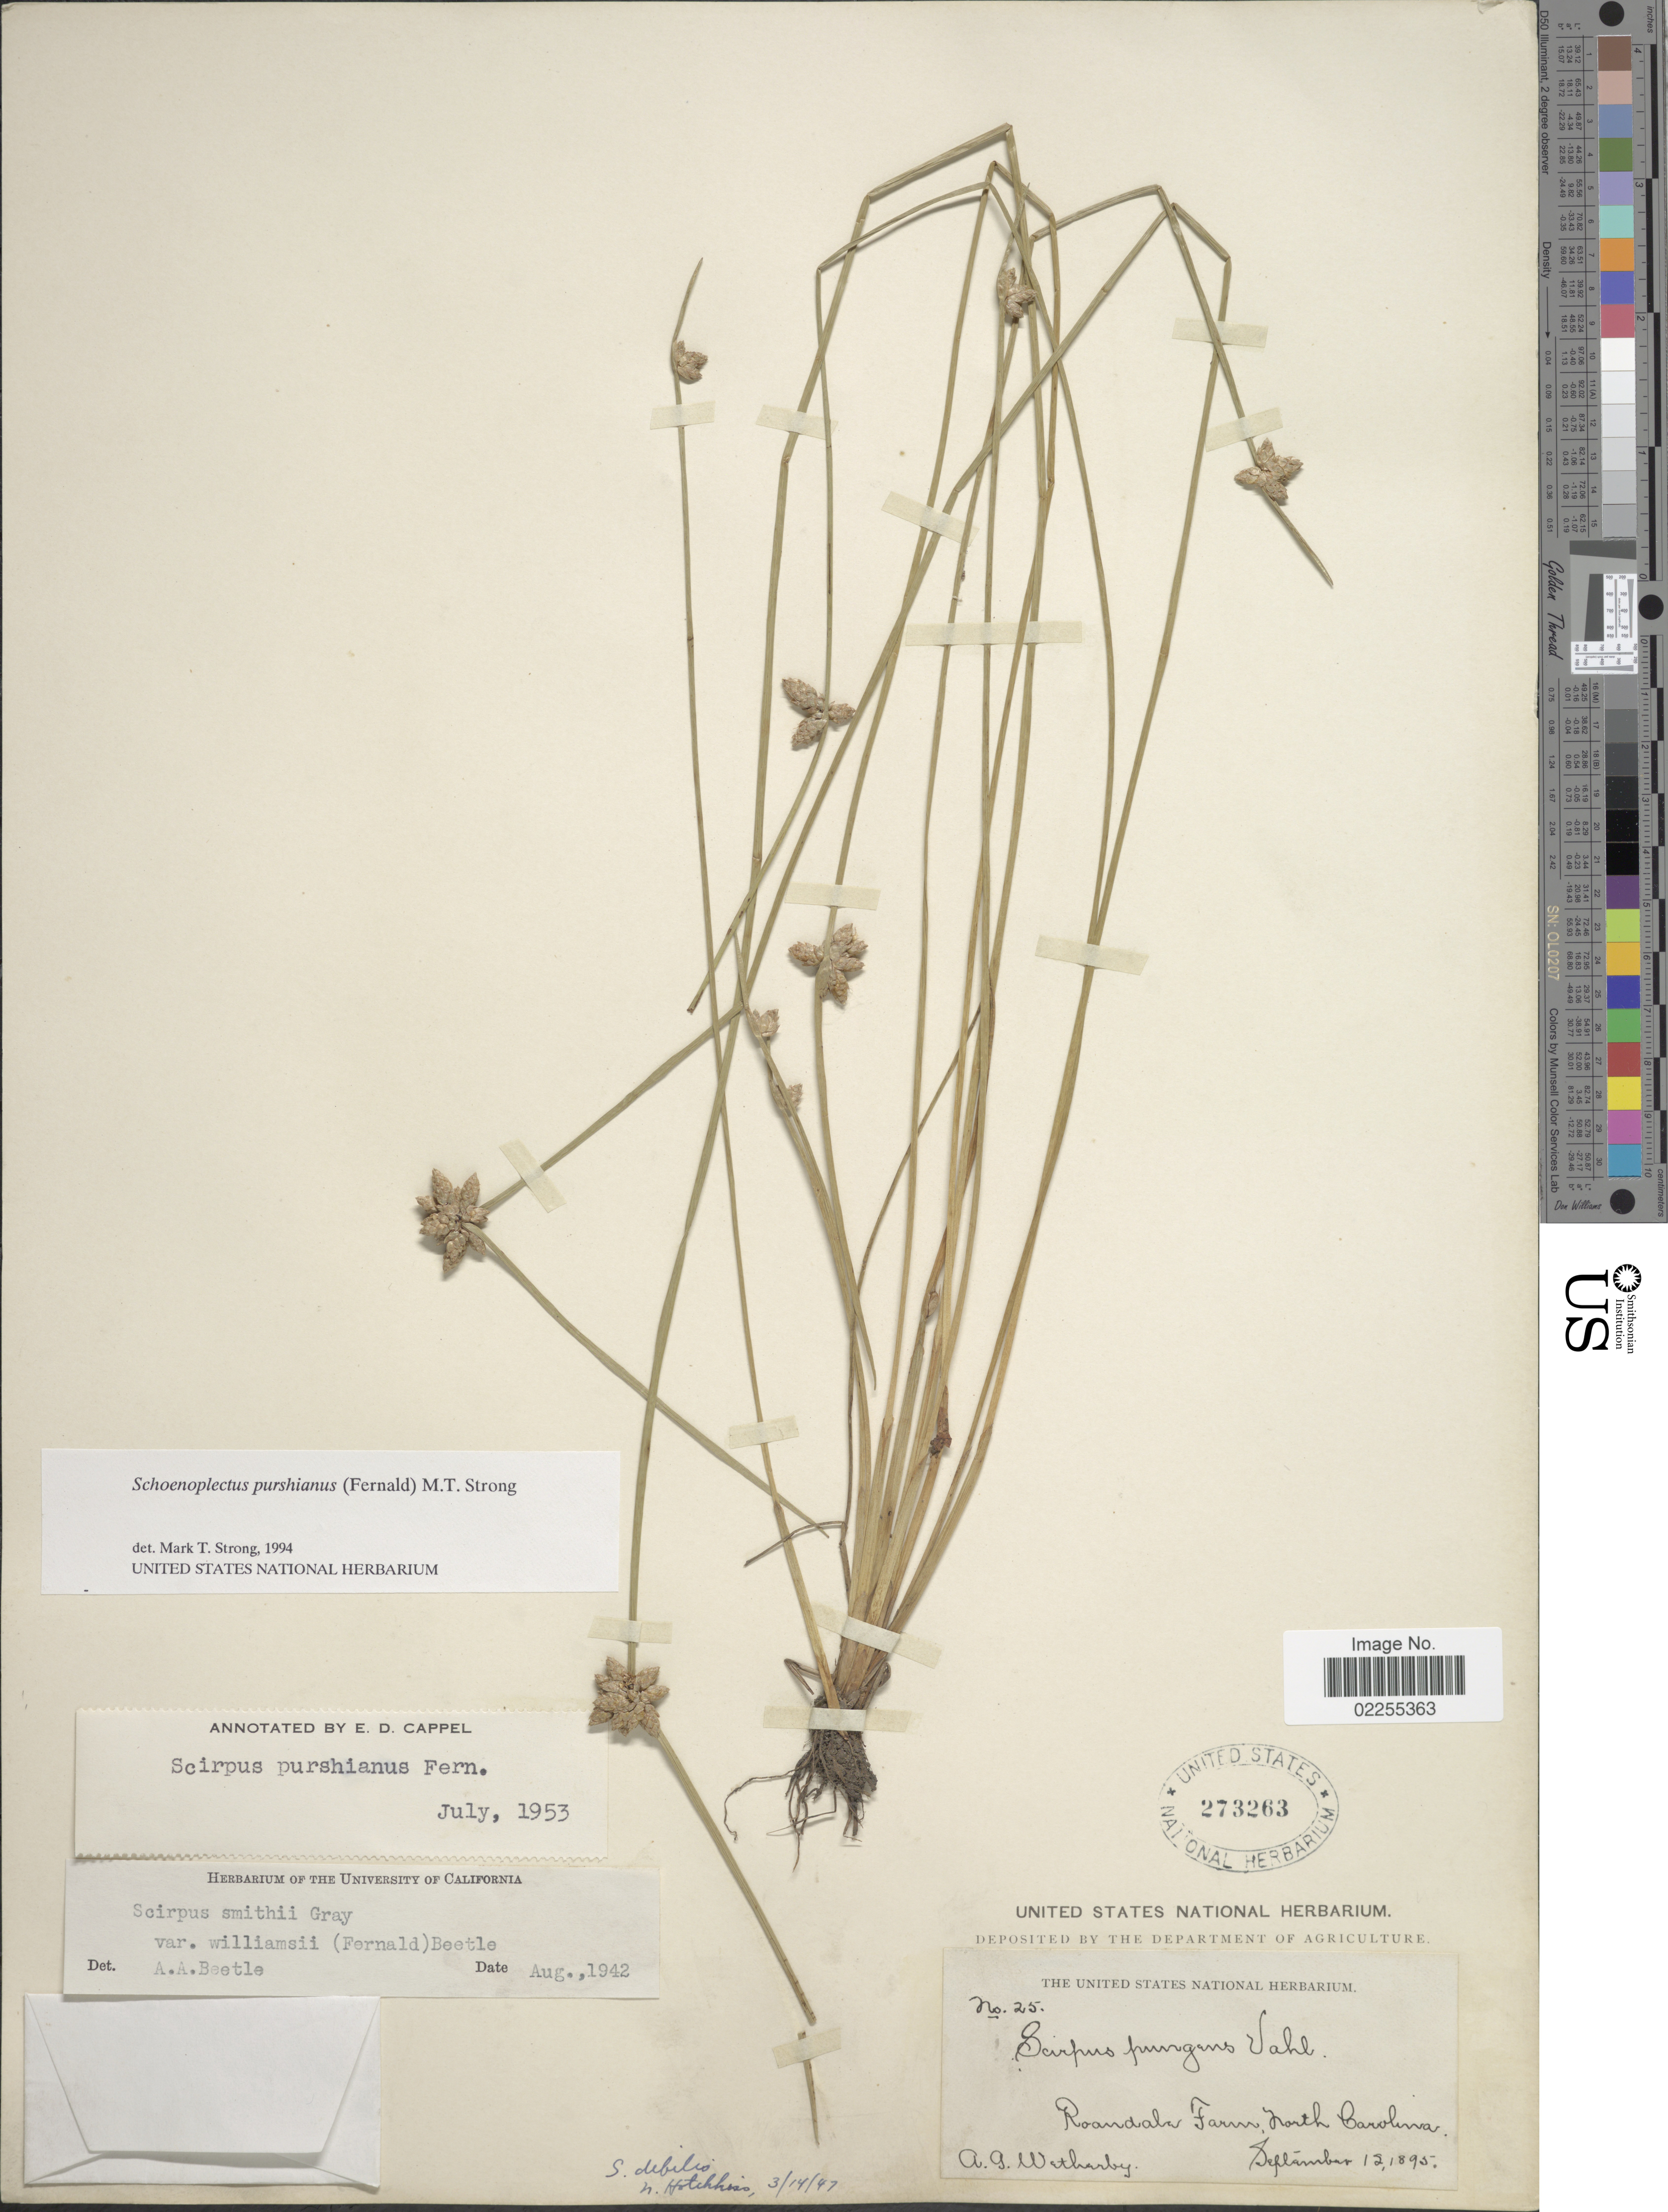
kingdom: Plantae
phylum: Tracheophyta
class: Liliopsida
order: Poales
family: Cyperaceae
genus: Schoenoplectus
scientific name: Schoenoplectus purshianus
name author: (Fernald) M.T. Strong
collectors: A. Wetherby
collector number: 25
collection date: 1895-09-12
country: United States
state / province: North Carolina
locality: Roandale Farm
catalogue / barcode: US 273263